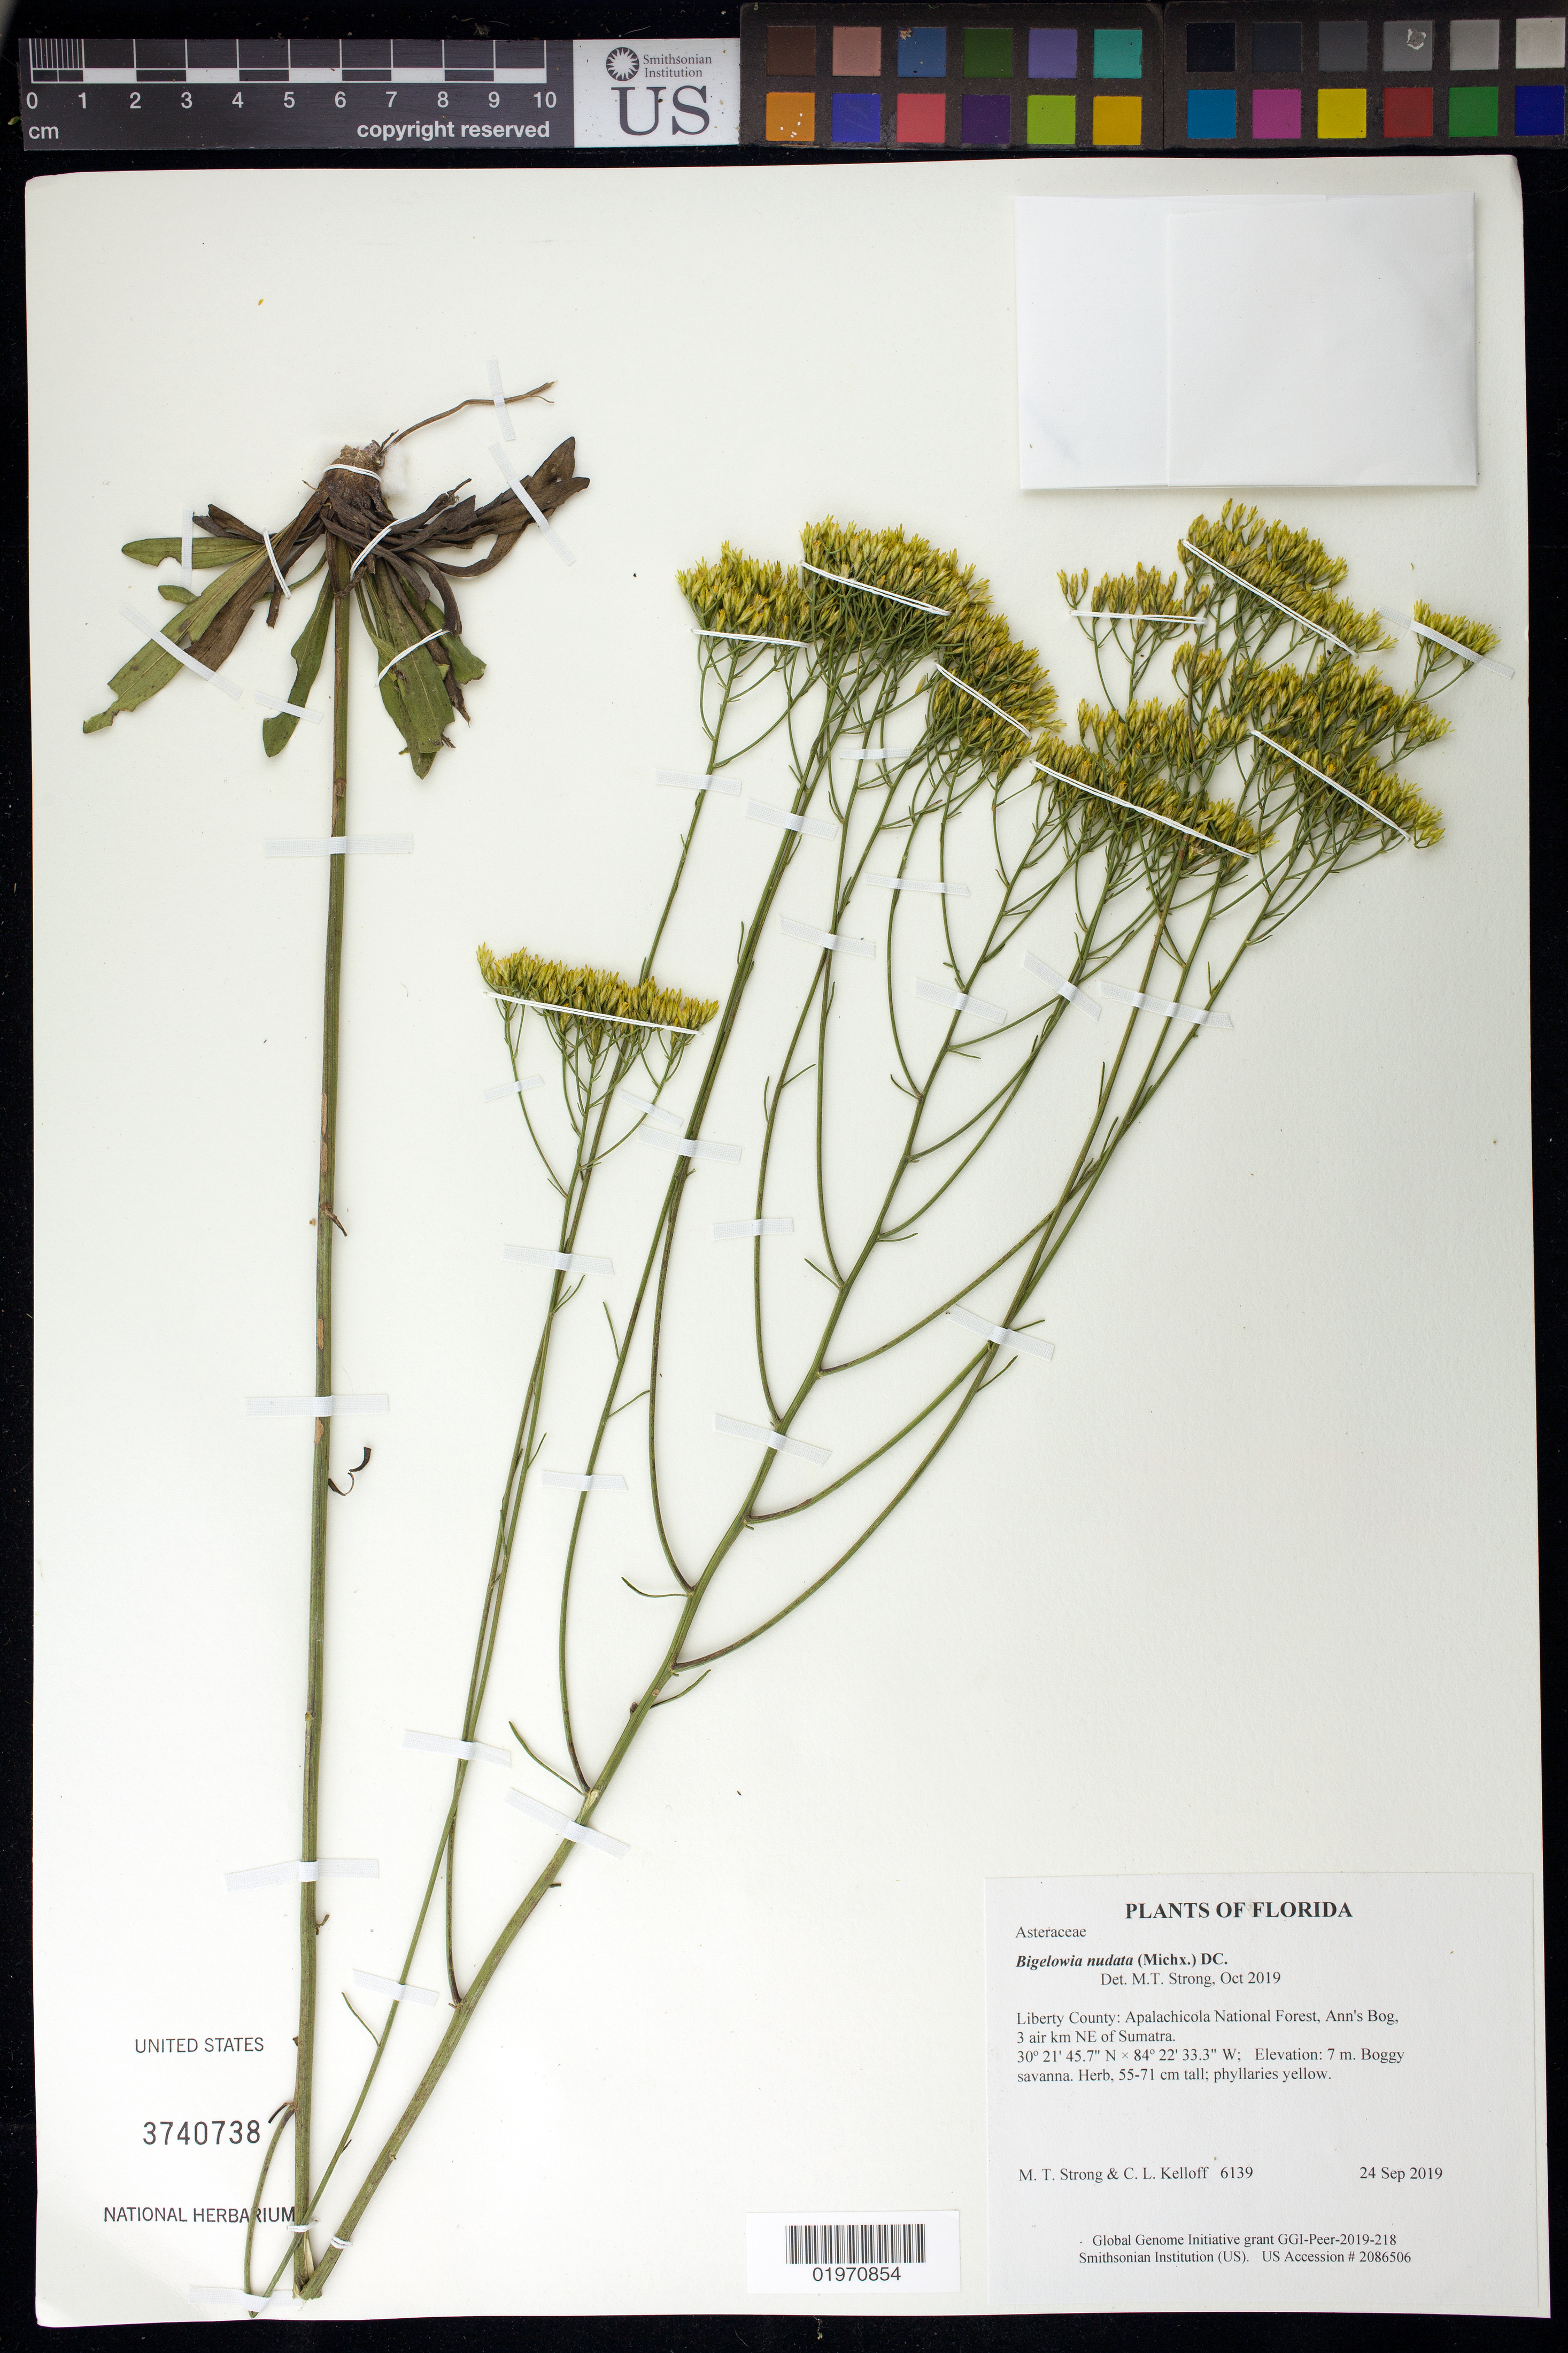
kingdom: Plantae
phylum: Tracheophyta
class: Magnoliopsida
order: Asterales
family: Asteraceae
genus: Bigelowia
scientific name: Bigelowia nudata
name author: (Michx.) DC.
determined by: Strong, Mark T., (BOT), Smithsonian Institution - National Museum of Natural History (UNITED STATES)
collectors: M. T. Strong & C. L. Kelloff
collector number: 6139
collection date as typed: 24 Sep 2019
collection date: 2019-09-24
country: United States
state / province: Florida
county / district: Liberty County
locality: Apalachicola National Forest, Ann's Bog, 3 air km NE of Sumatra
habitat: Boggy savanna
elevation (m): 7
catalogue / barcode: US 3740738